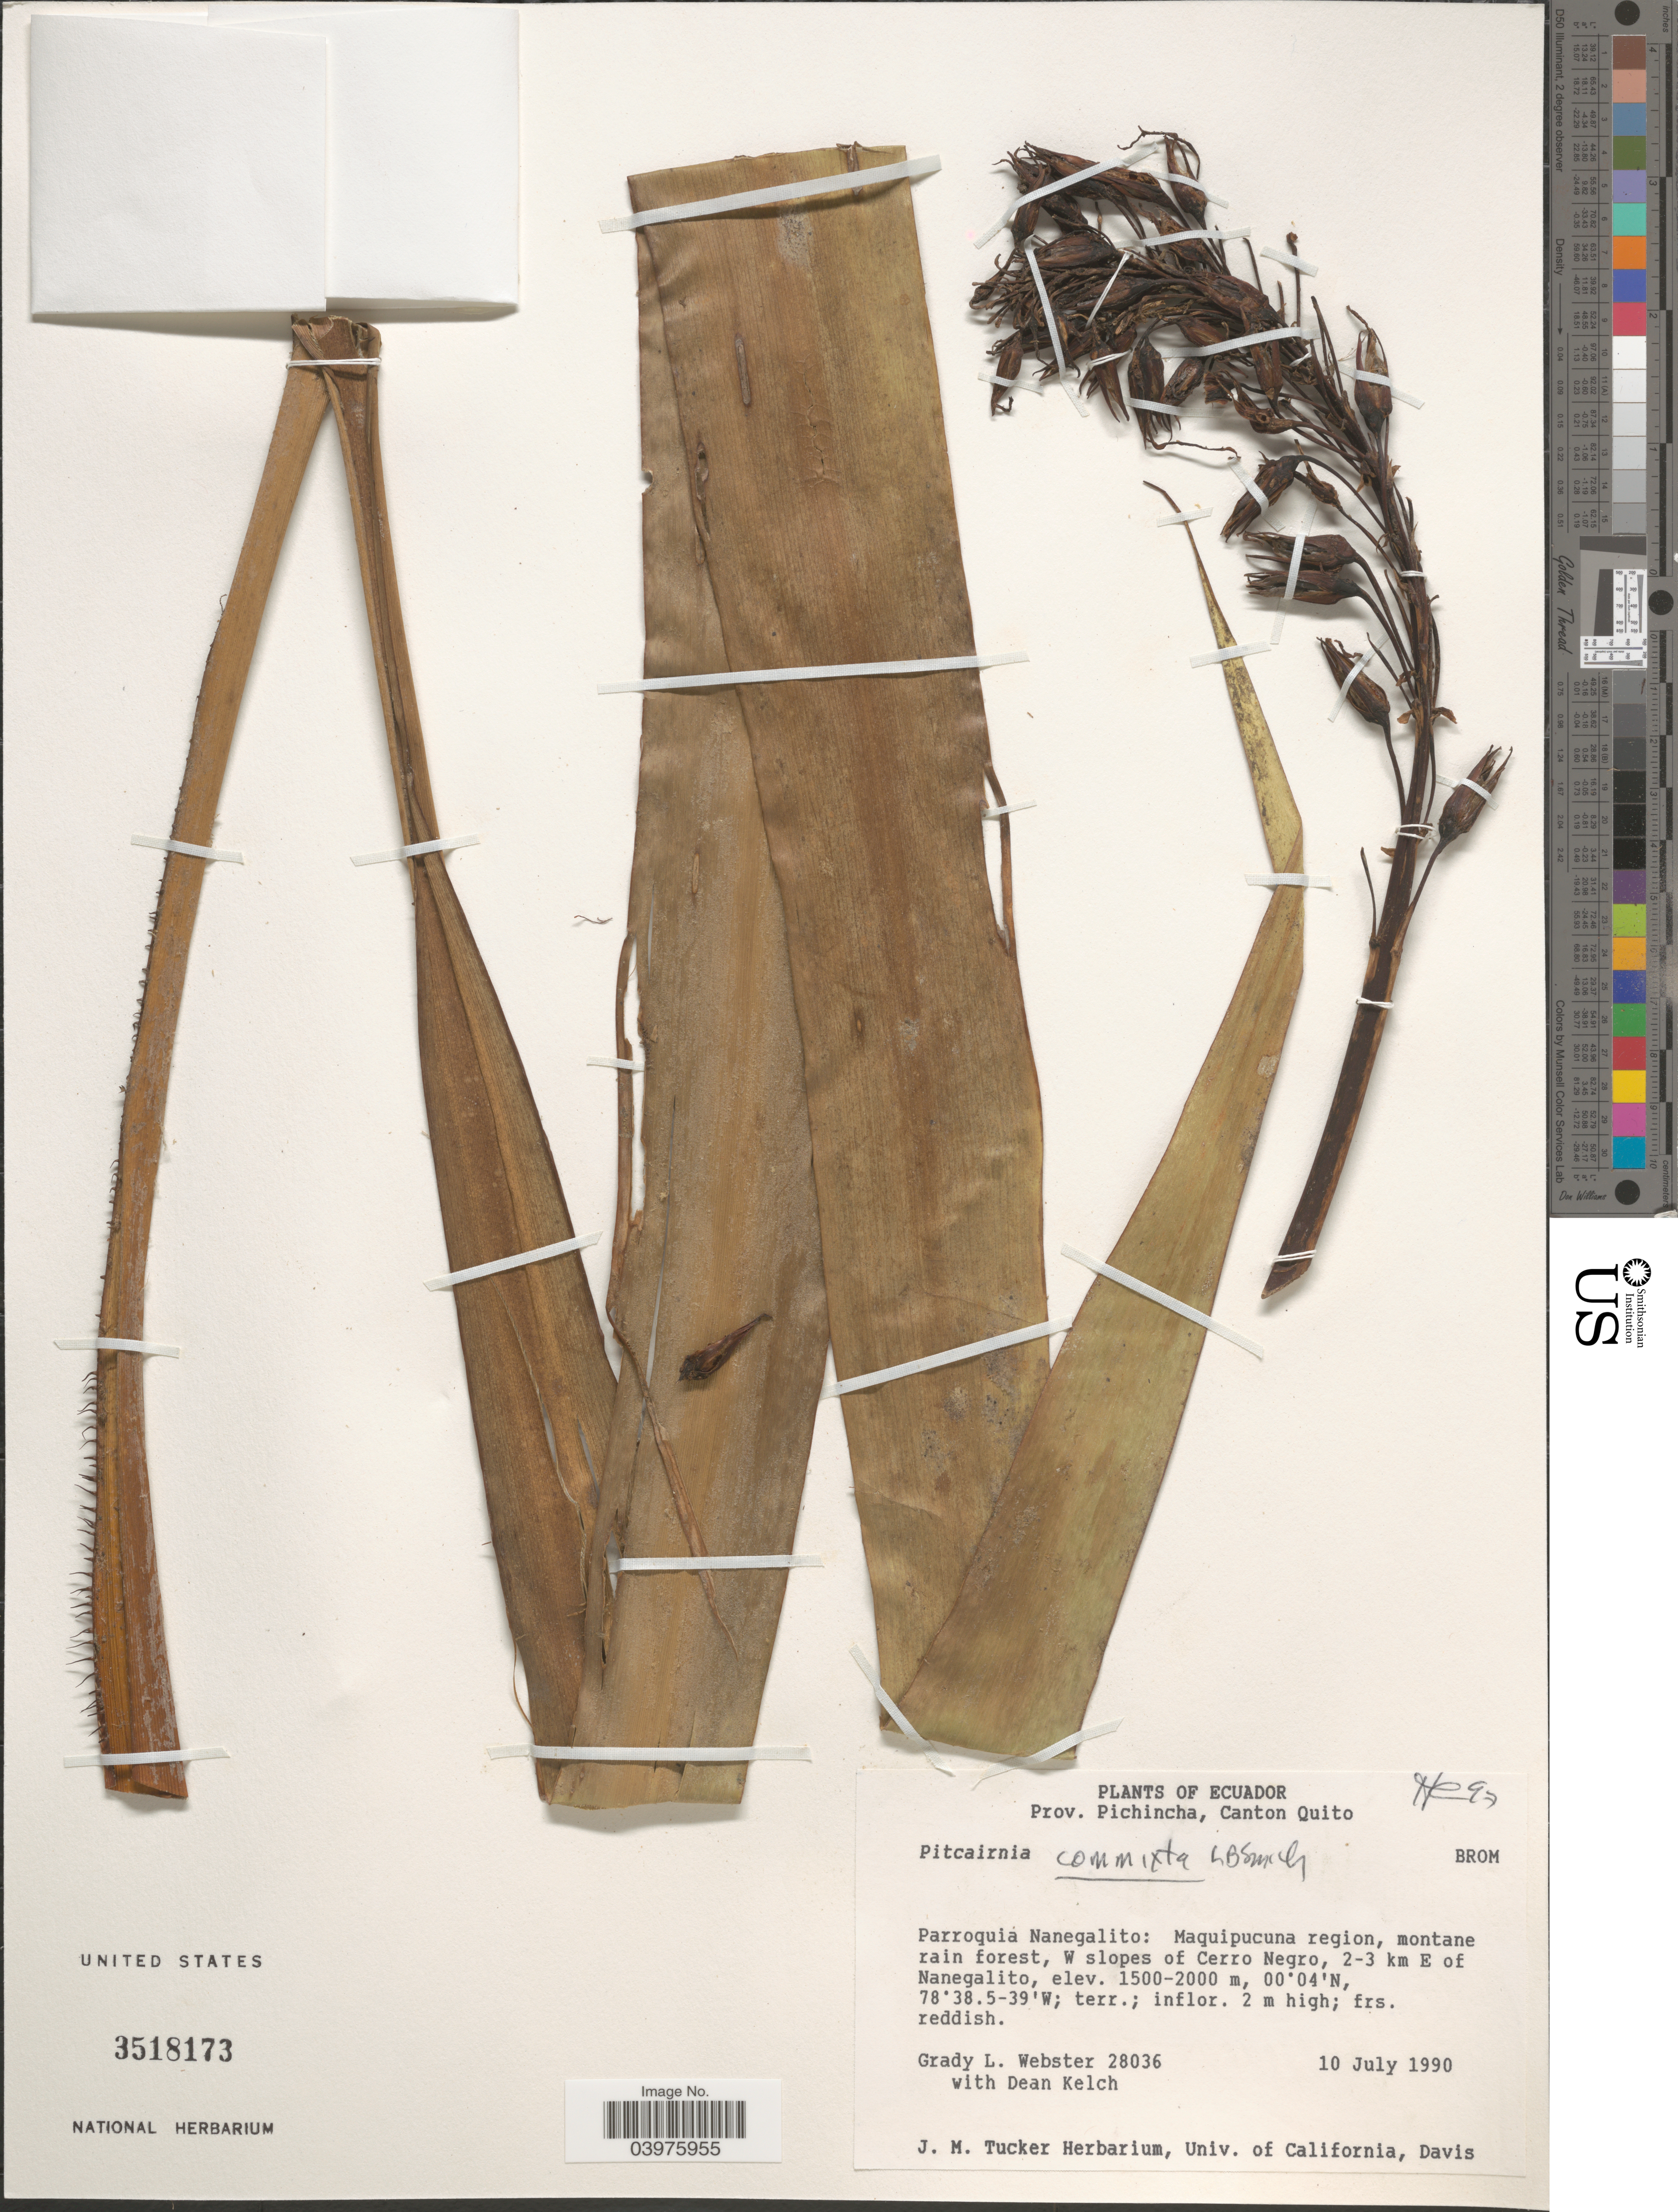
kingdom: Plantae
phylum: Tracheophyta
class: Liliopsida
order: Poales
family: Bromeliaceae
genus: Pitcairnia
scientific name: Pitcairnia commixta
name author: L.B. Sm.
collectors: G. L. Webster & D. Kelch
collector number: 28036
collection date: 1990-07-10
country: Ecuador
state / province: Pichincha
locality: Canton Quito. Parroquia Nanegalito: Maquipucuna region, montane rain forest, W slopes of Cerro Negro, 2-3 km E of Nanegalito.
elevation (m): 1500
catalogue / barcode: US 3518173